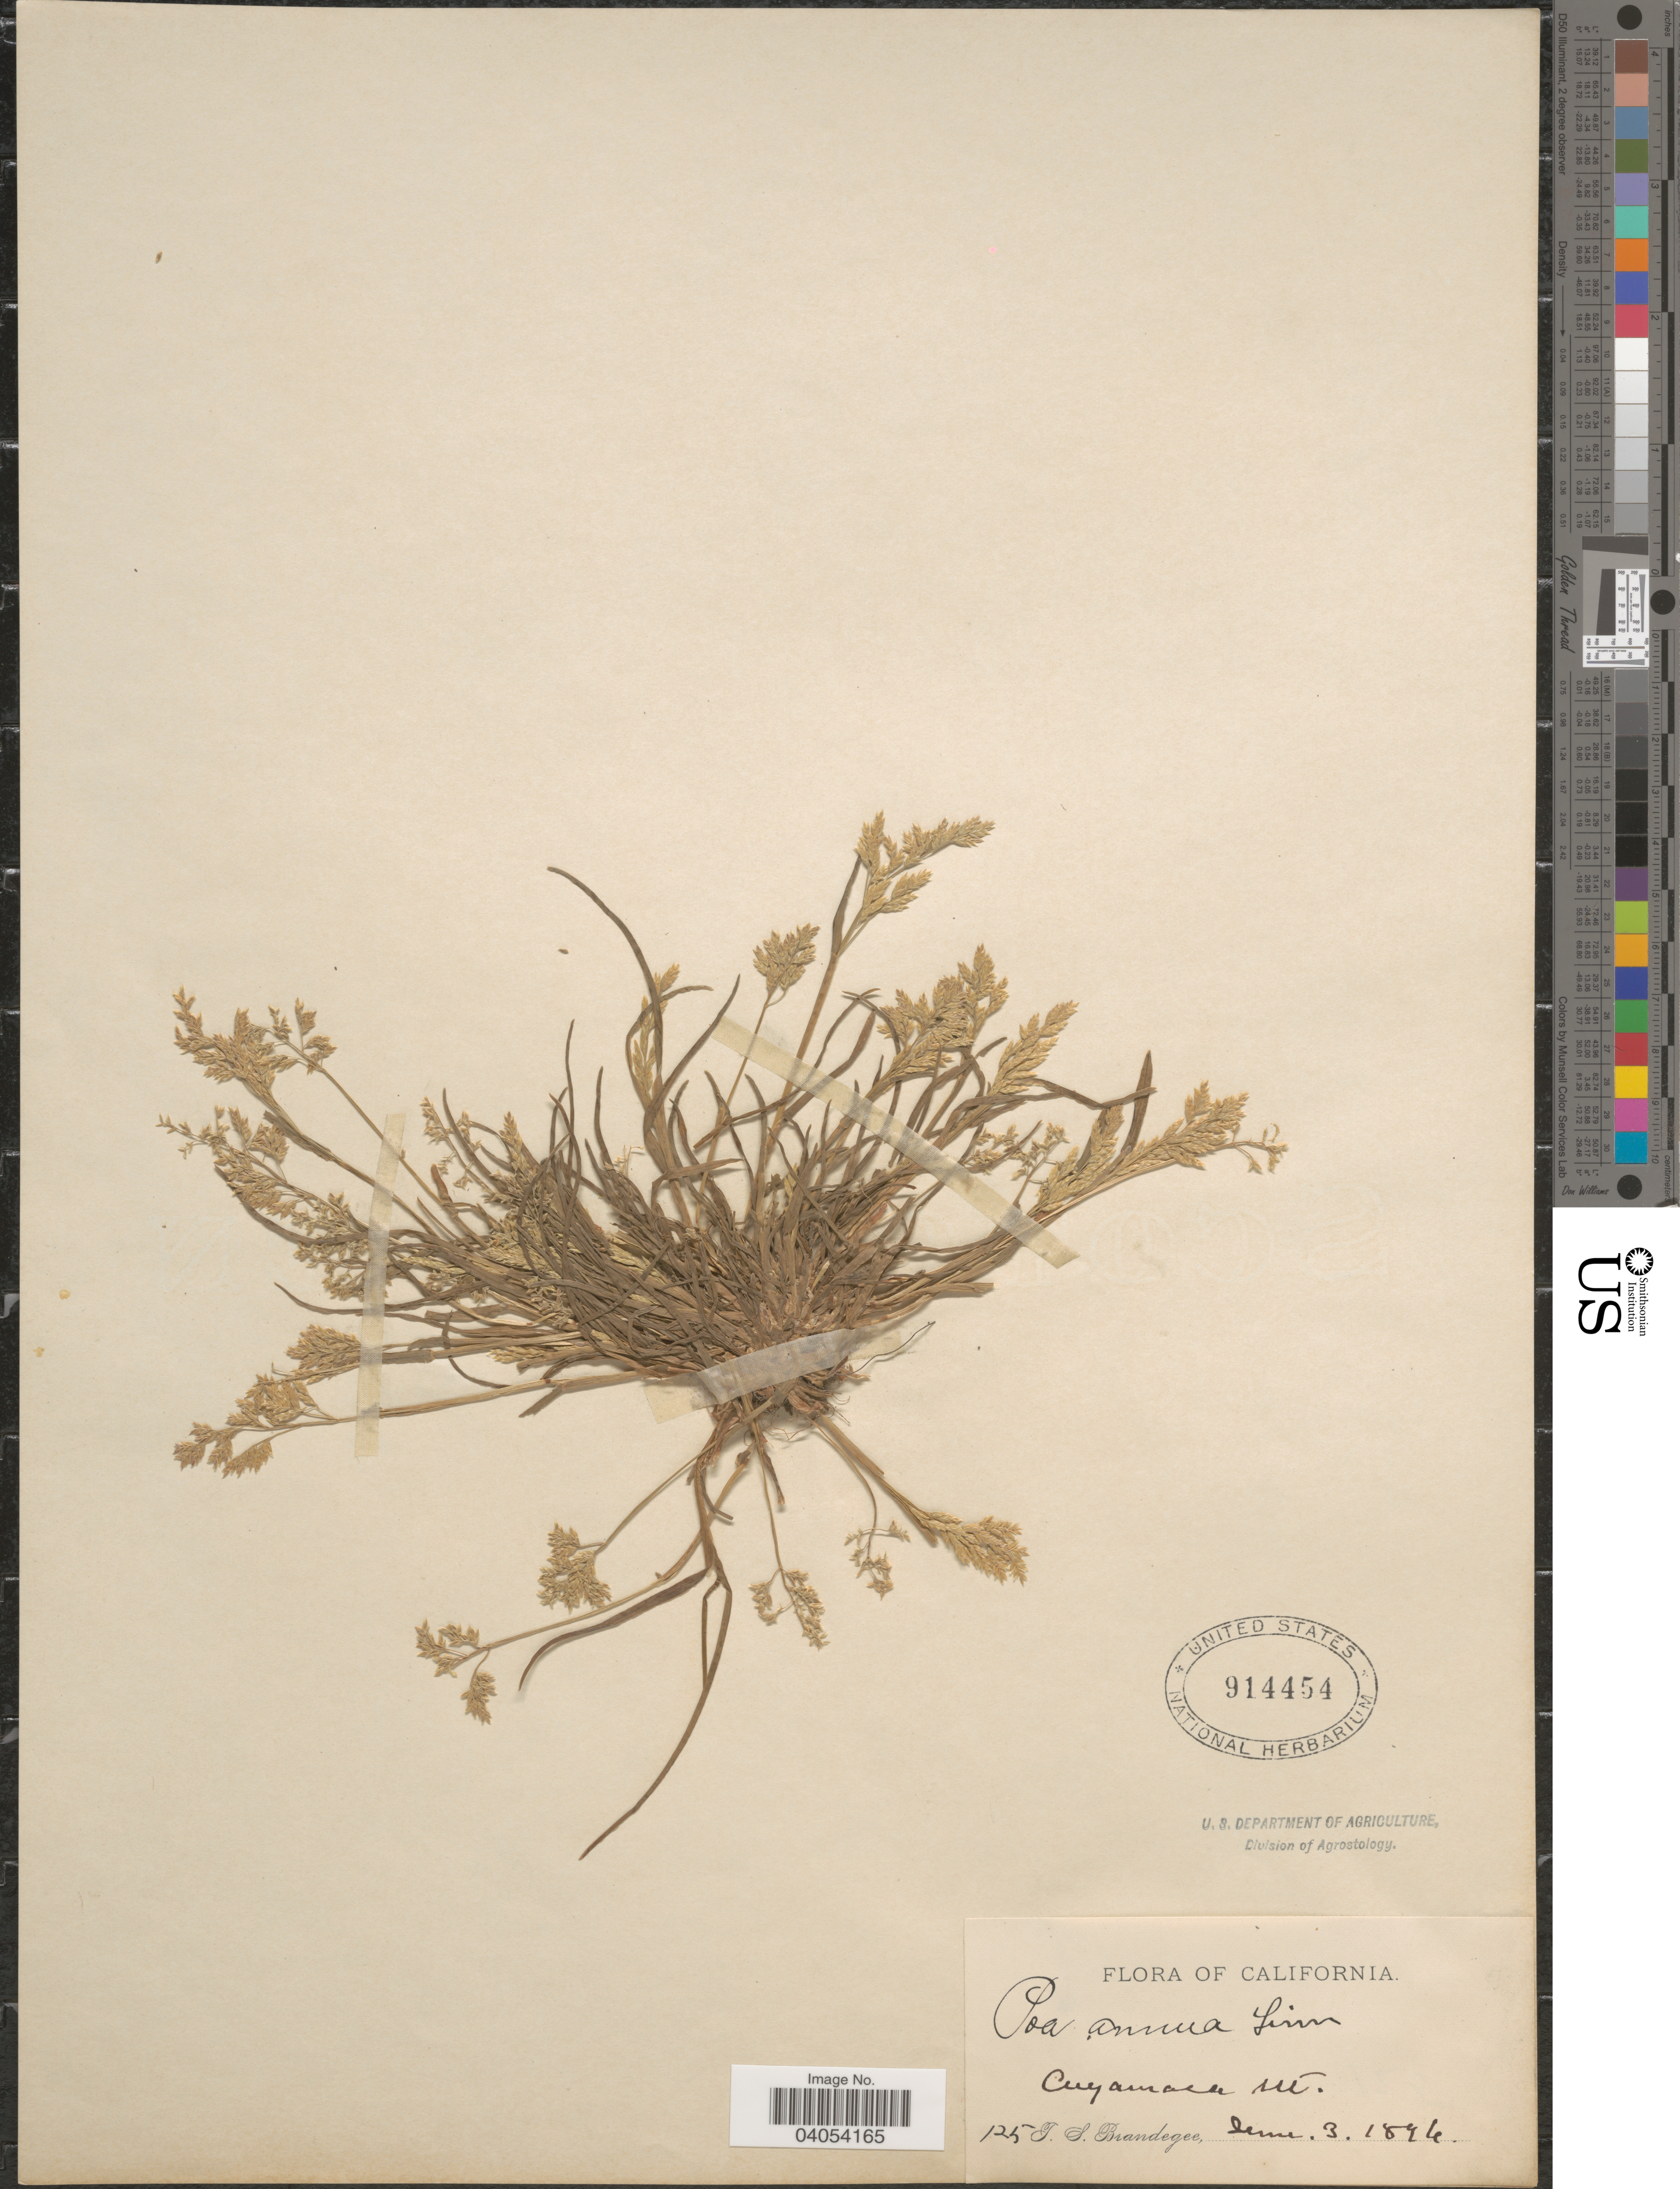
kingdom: Plantae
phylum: Tracheophyta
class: Liliopsida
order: Poales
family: Poaceae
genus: Poa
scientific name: Poa annua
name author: L.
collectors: J. S. Brandegee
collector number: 125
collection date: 1896-06-03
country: United States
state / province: California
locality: Cuyamaca Mt.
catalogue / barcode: US 914454